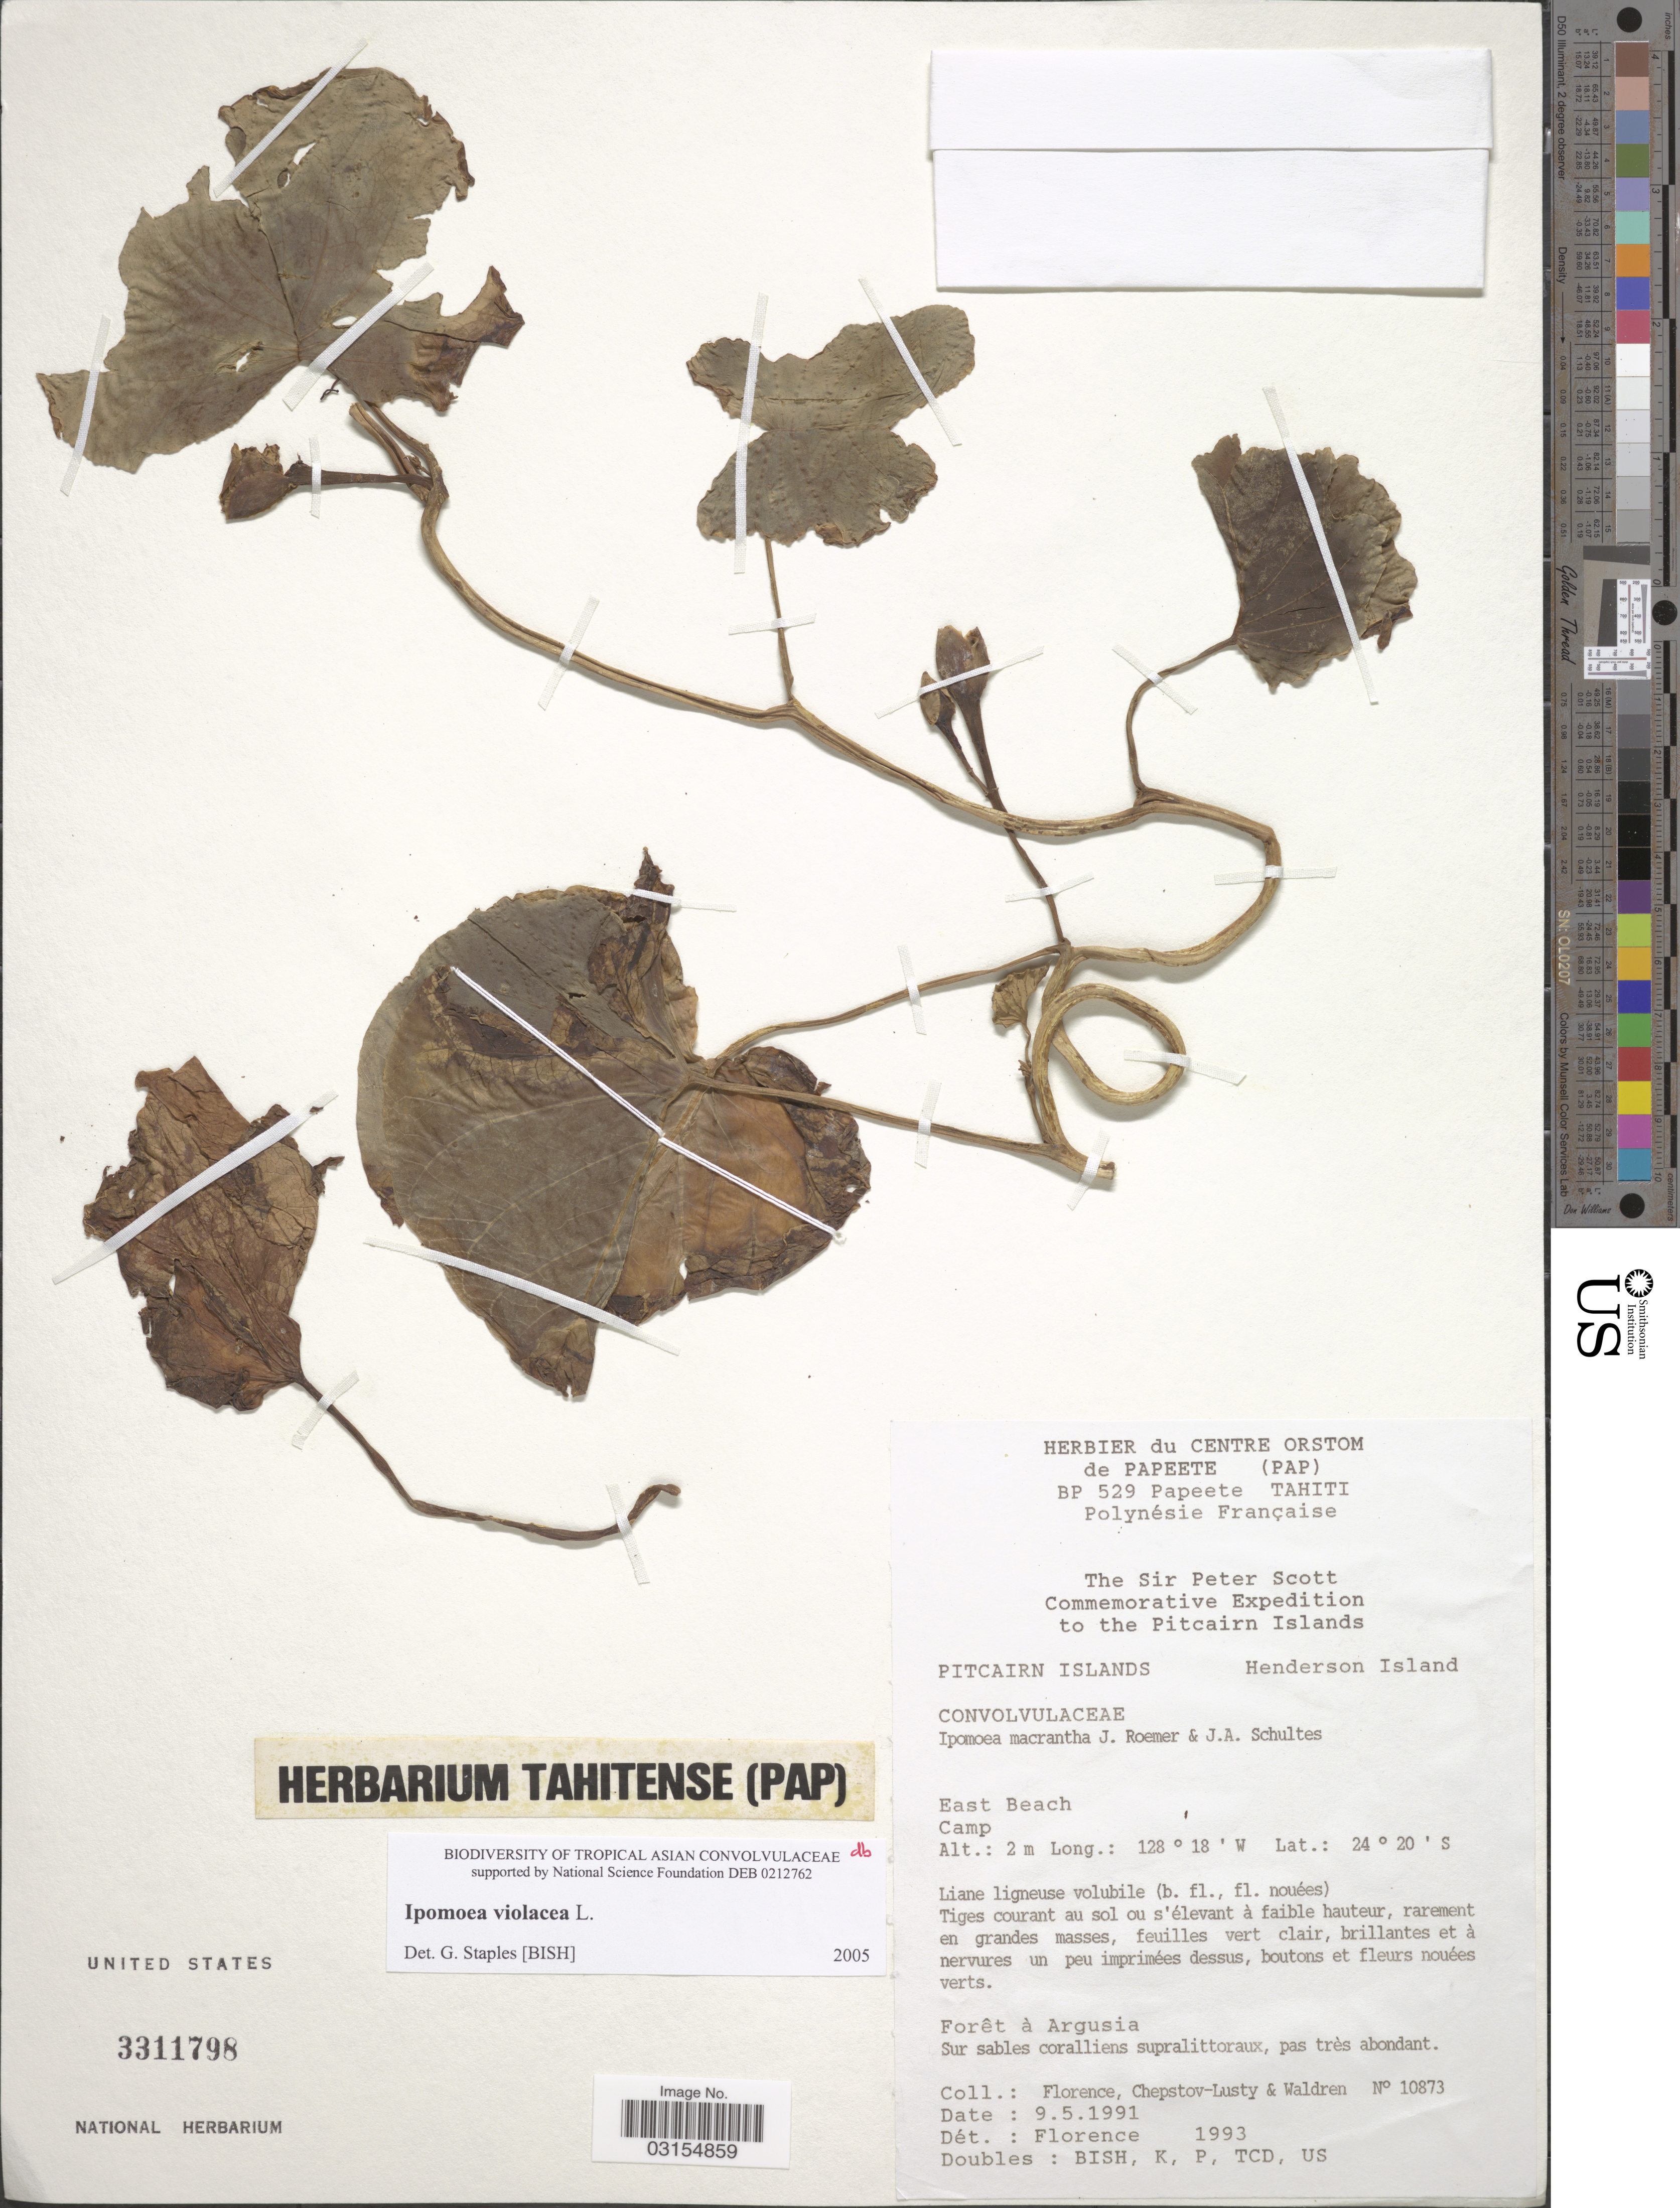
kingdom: Plantae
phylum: Tracheophyta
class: Magnoliopsida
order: Solanales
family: Convolvulaceae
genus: Ipomoea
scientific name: Ipomoea violacea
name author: L.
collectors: -. Florence, -. Chepstov-lusty & Waldren, --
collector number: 10873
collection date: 1991-05-09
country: Pitcairn Islands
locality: Henderson Island. East Beach. Camp.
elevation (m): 2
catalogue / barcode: US 3311798